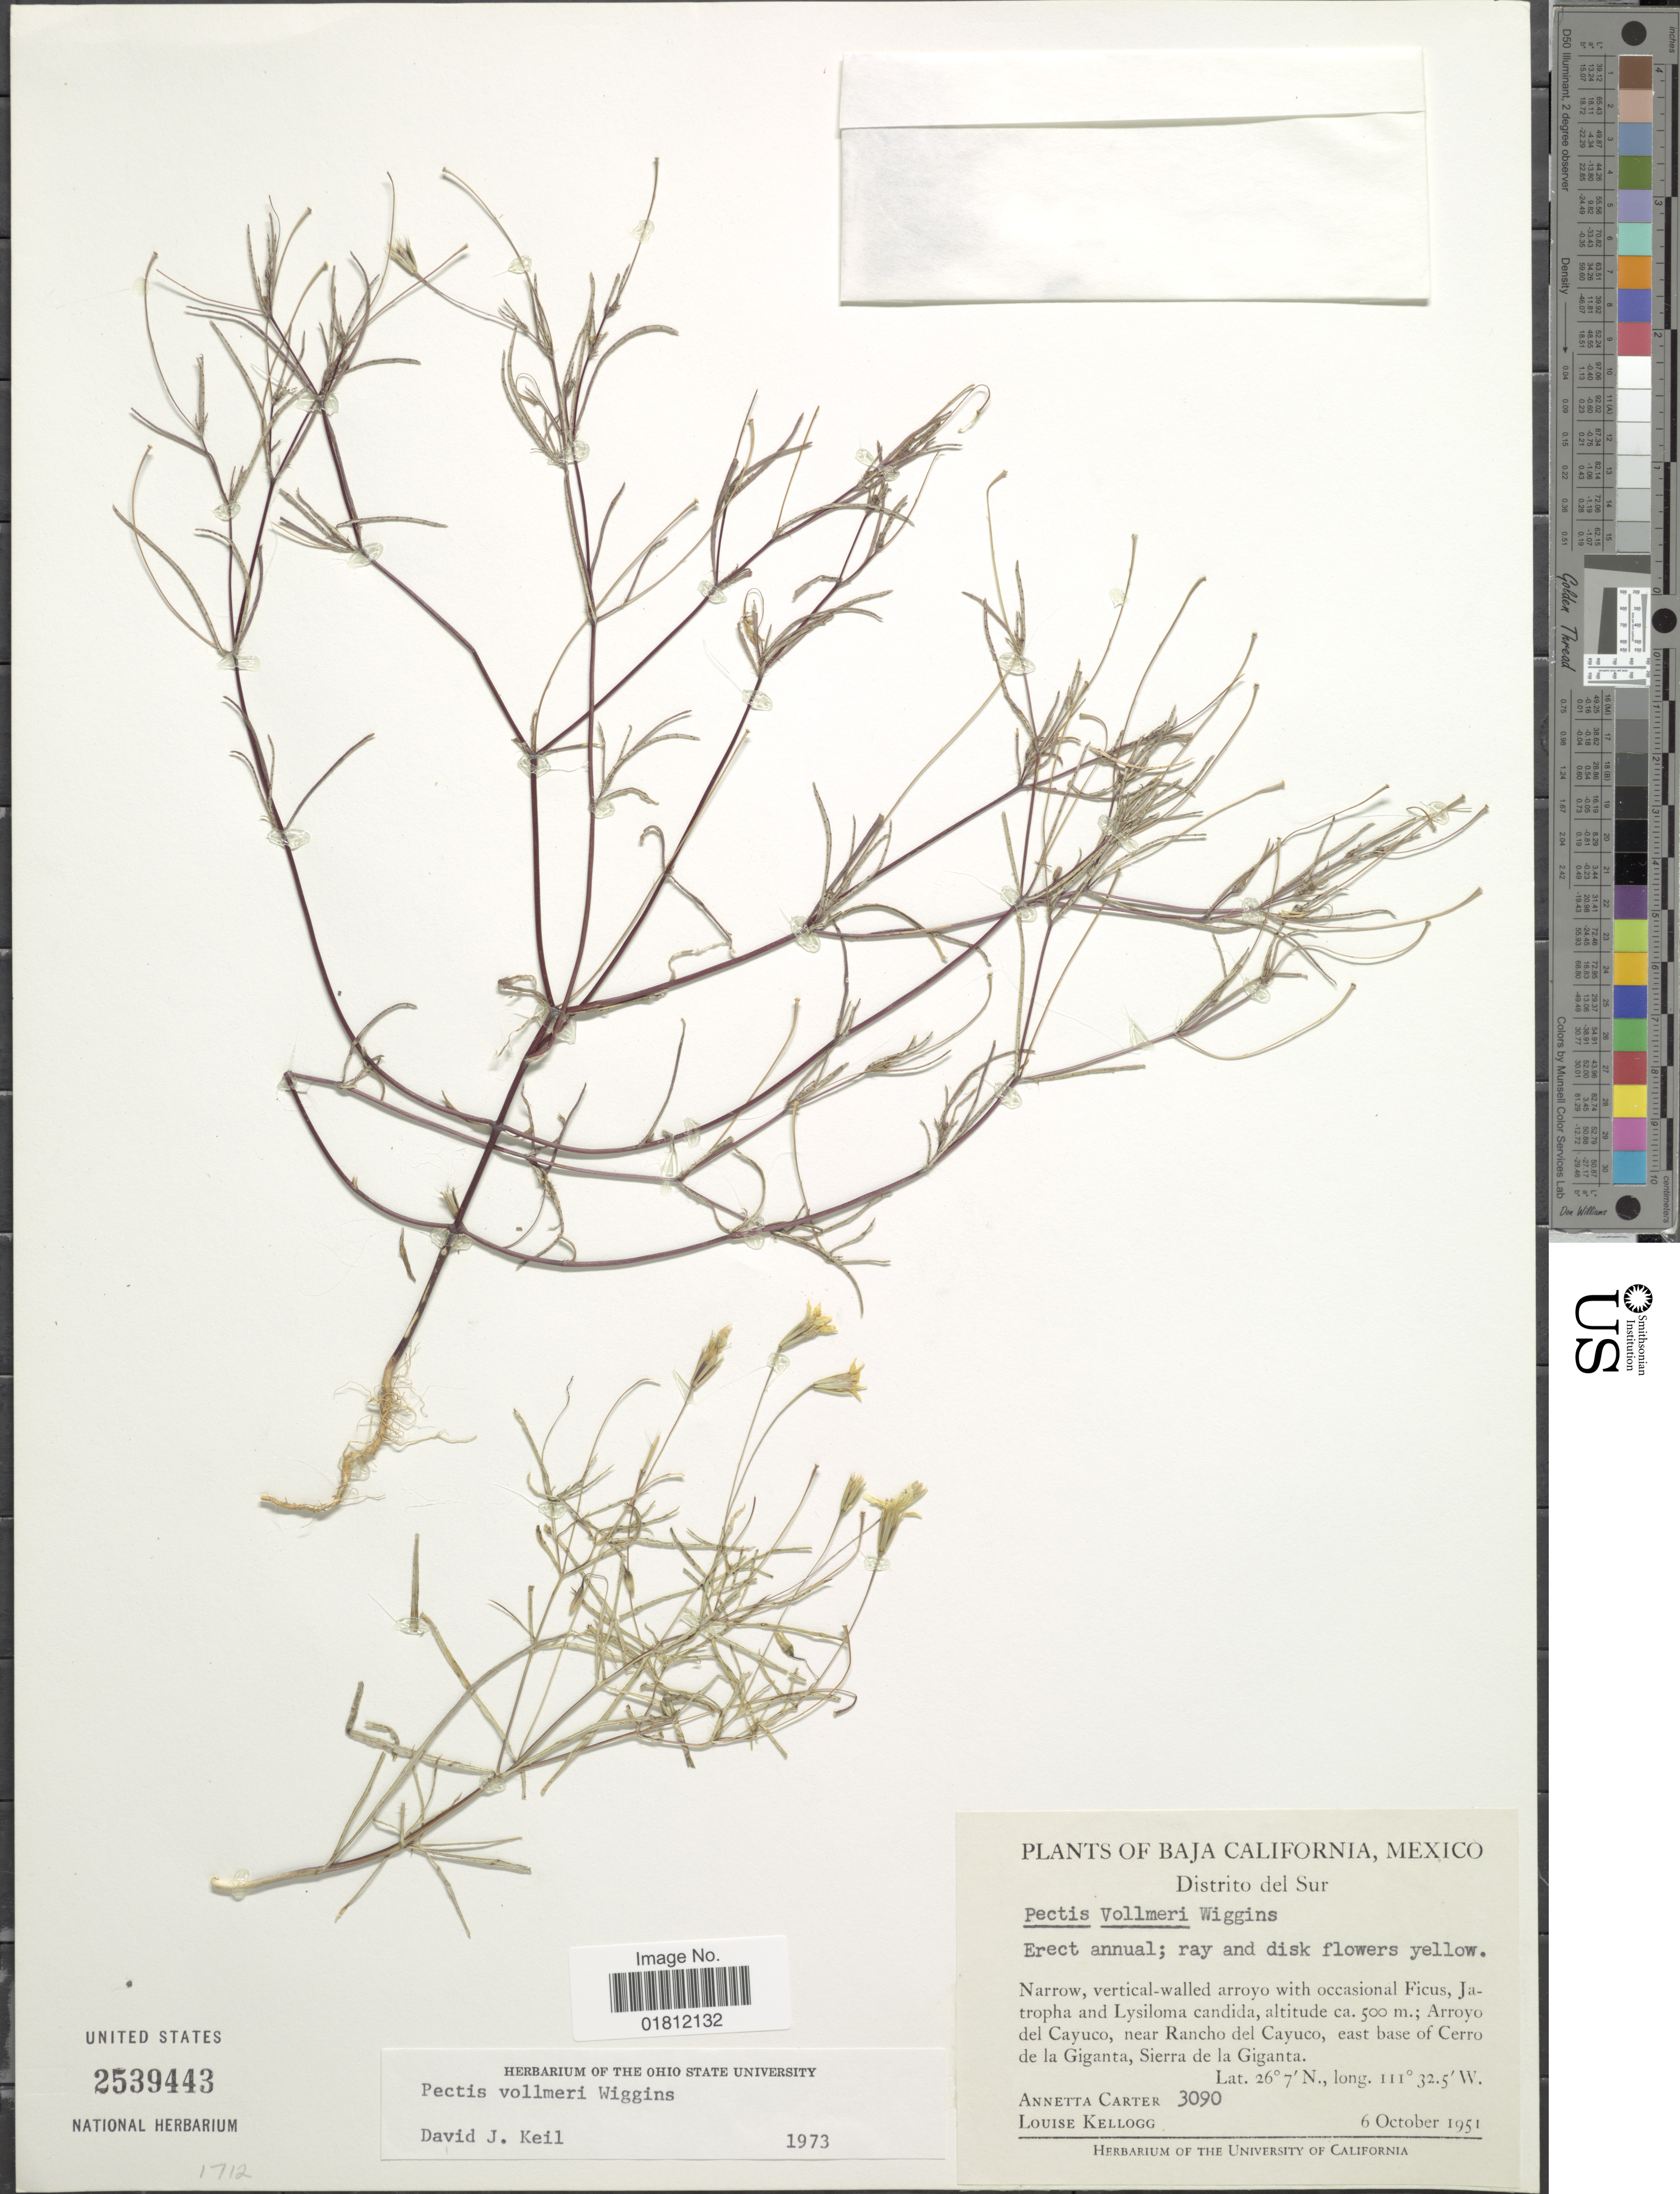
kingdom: Plantae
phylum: Tracheophyta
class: Magnoliopsida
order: Asterales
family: Asteraceae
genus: Pectis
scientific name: Pectis vollmeri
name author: Wiggins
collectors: A. Carter & L. Kellogg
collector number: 3090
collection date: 1951-10-06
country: Mexico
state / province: Baja California Sur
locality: Arroyo del Cayuco, near Rancho del Cayuco, east base of Cerro de la Giganta, Sierra de la Giganta.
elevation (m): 500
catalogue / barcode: US 2539443